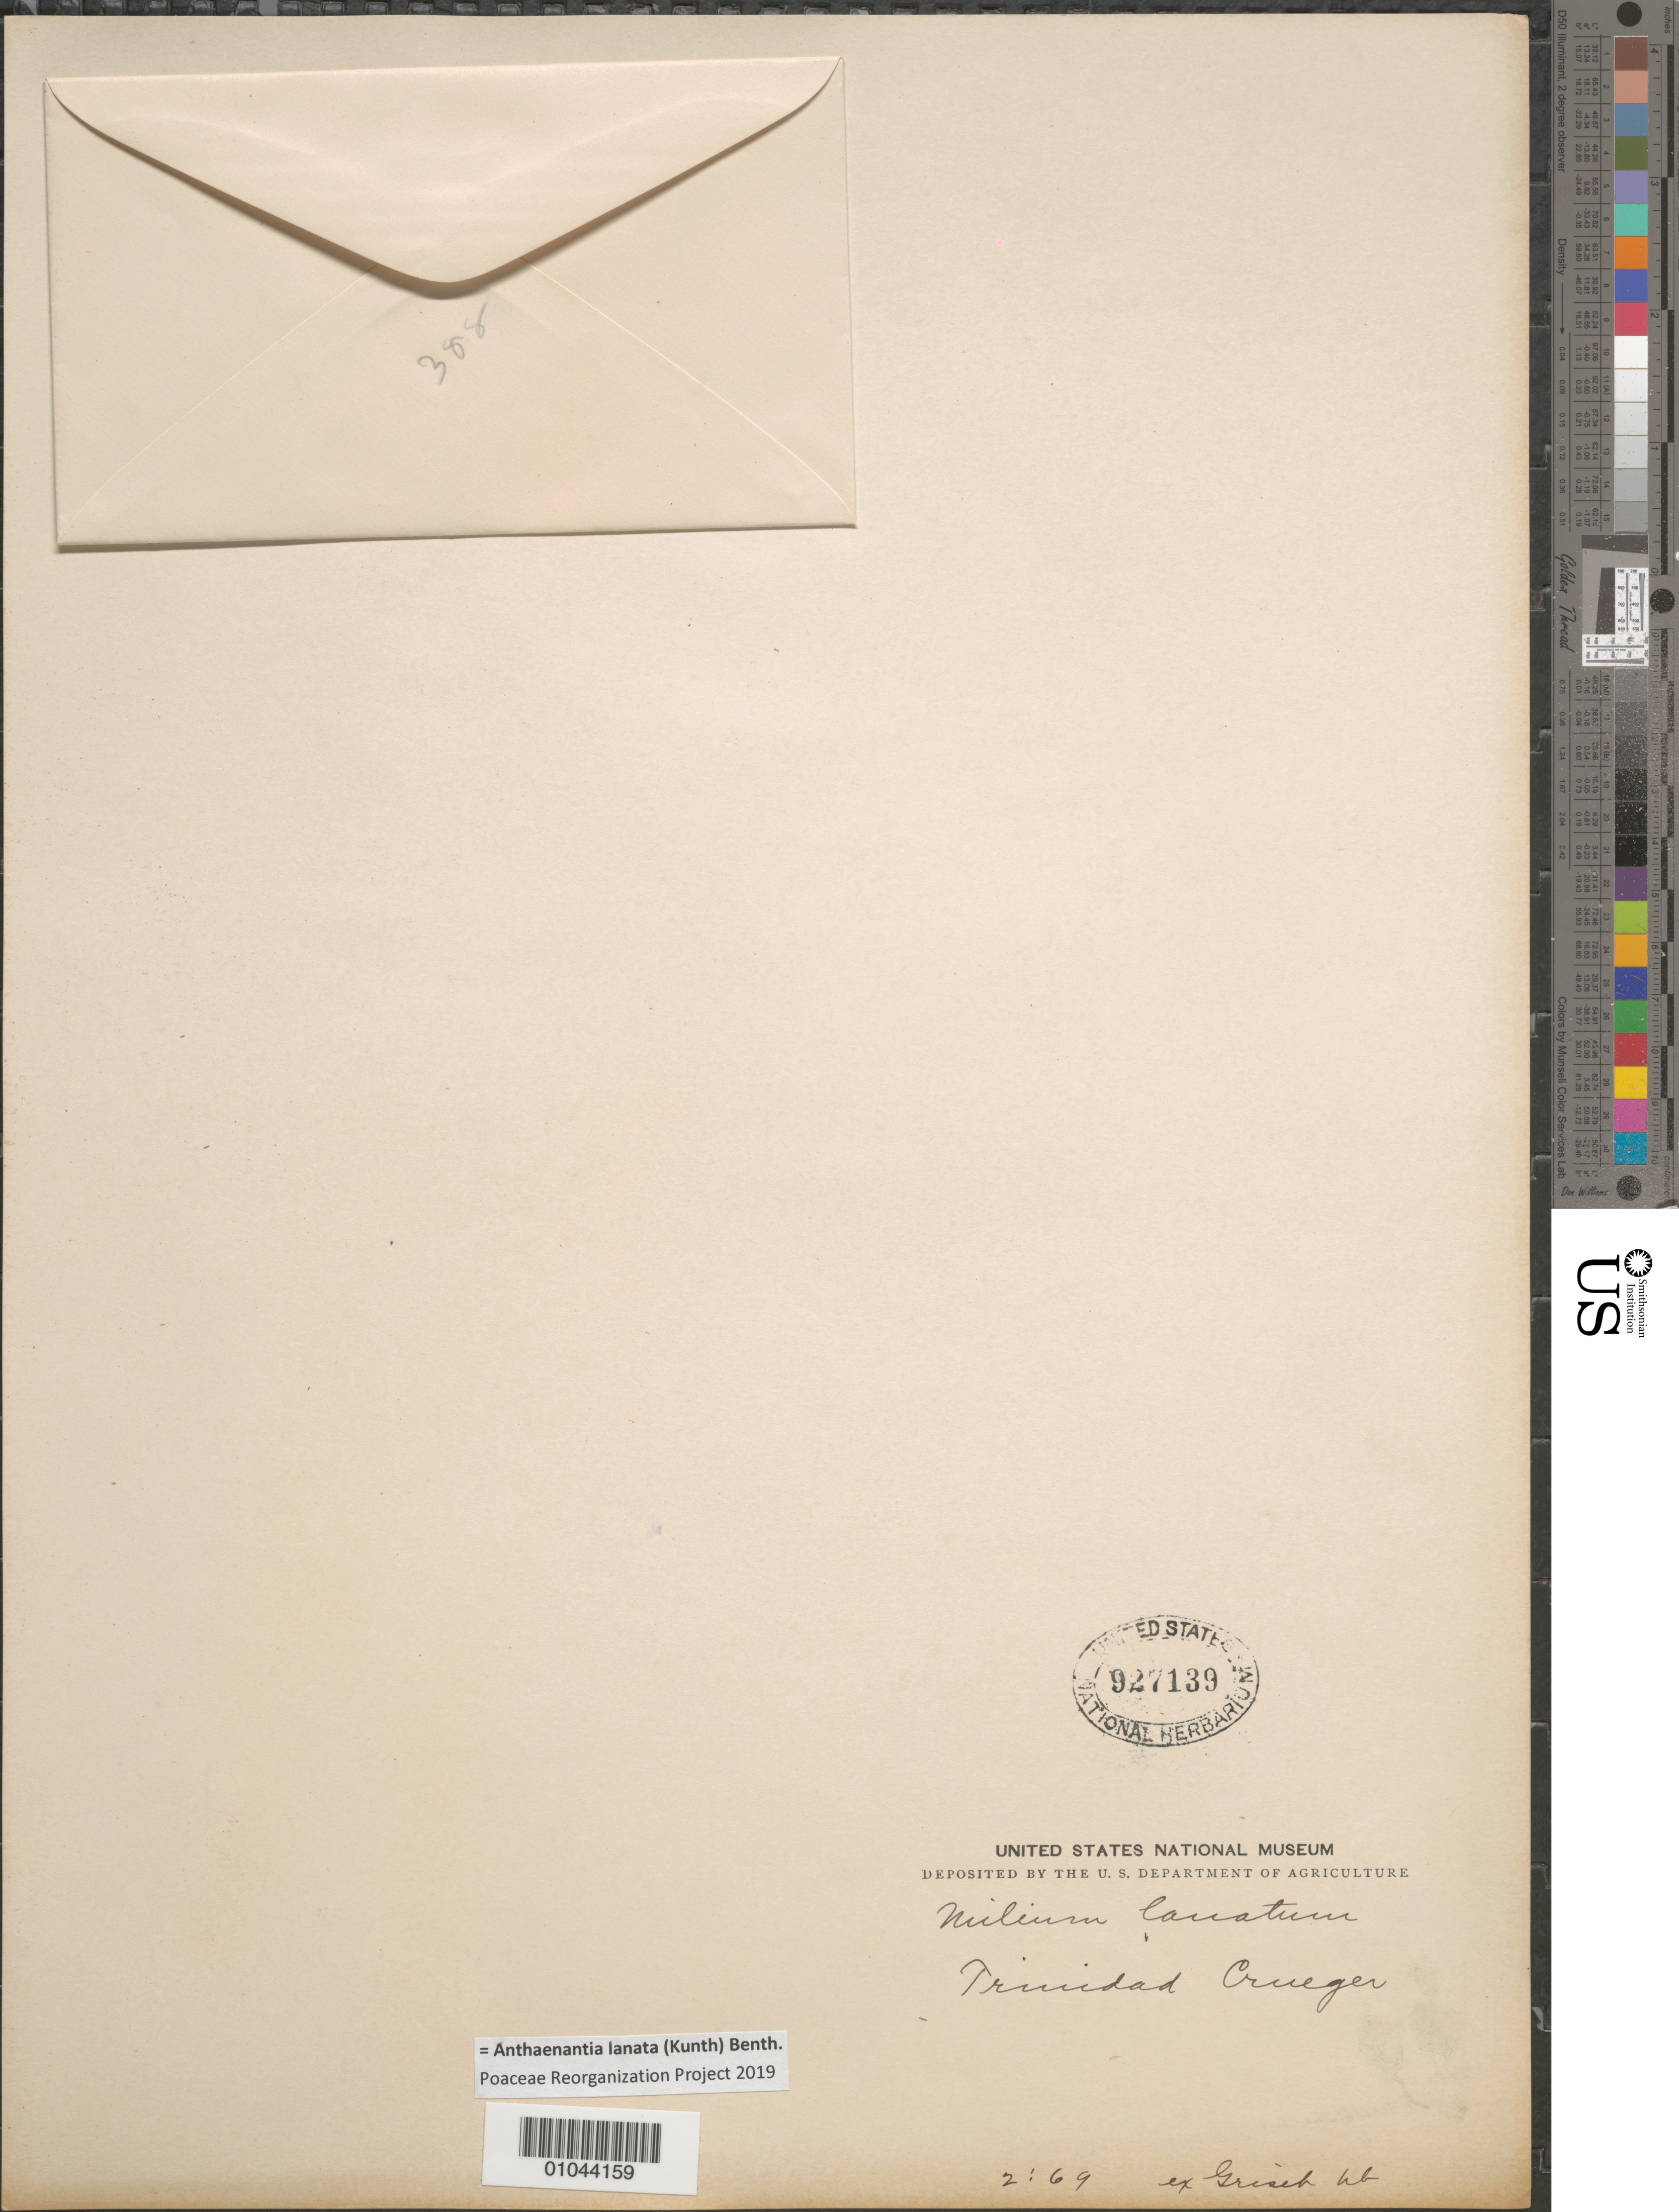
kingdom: Plantae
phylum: Tracheophyta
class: Liliopsida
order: Poales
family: Poaceae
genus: Leptocoryphium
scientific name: Leptocoryphium lanatum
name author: (Kunth) Nees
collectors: H. Crüger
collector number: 388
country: Trinidad and Tobago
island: Trinidad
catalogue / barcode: US 927139